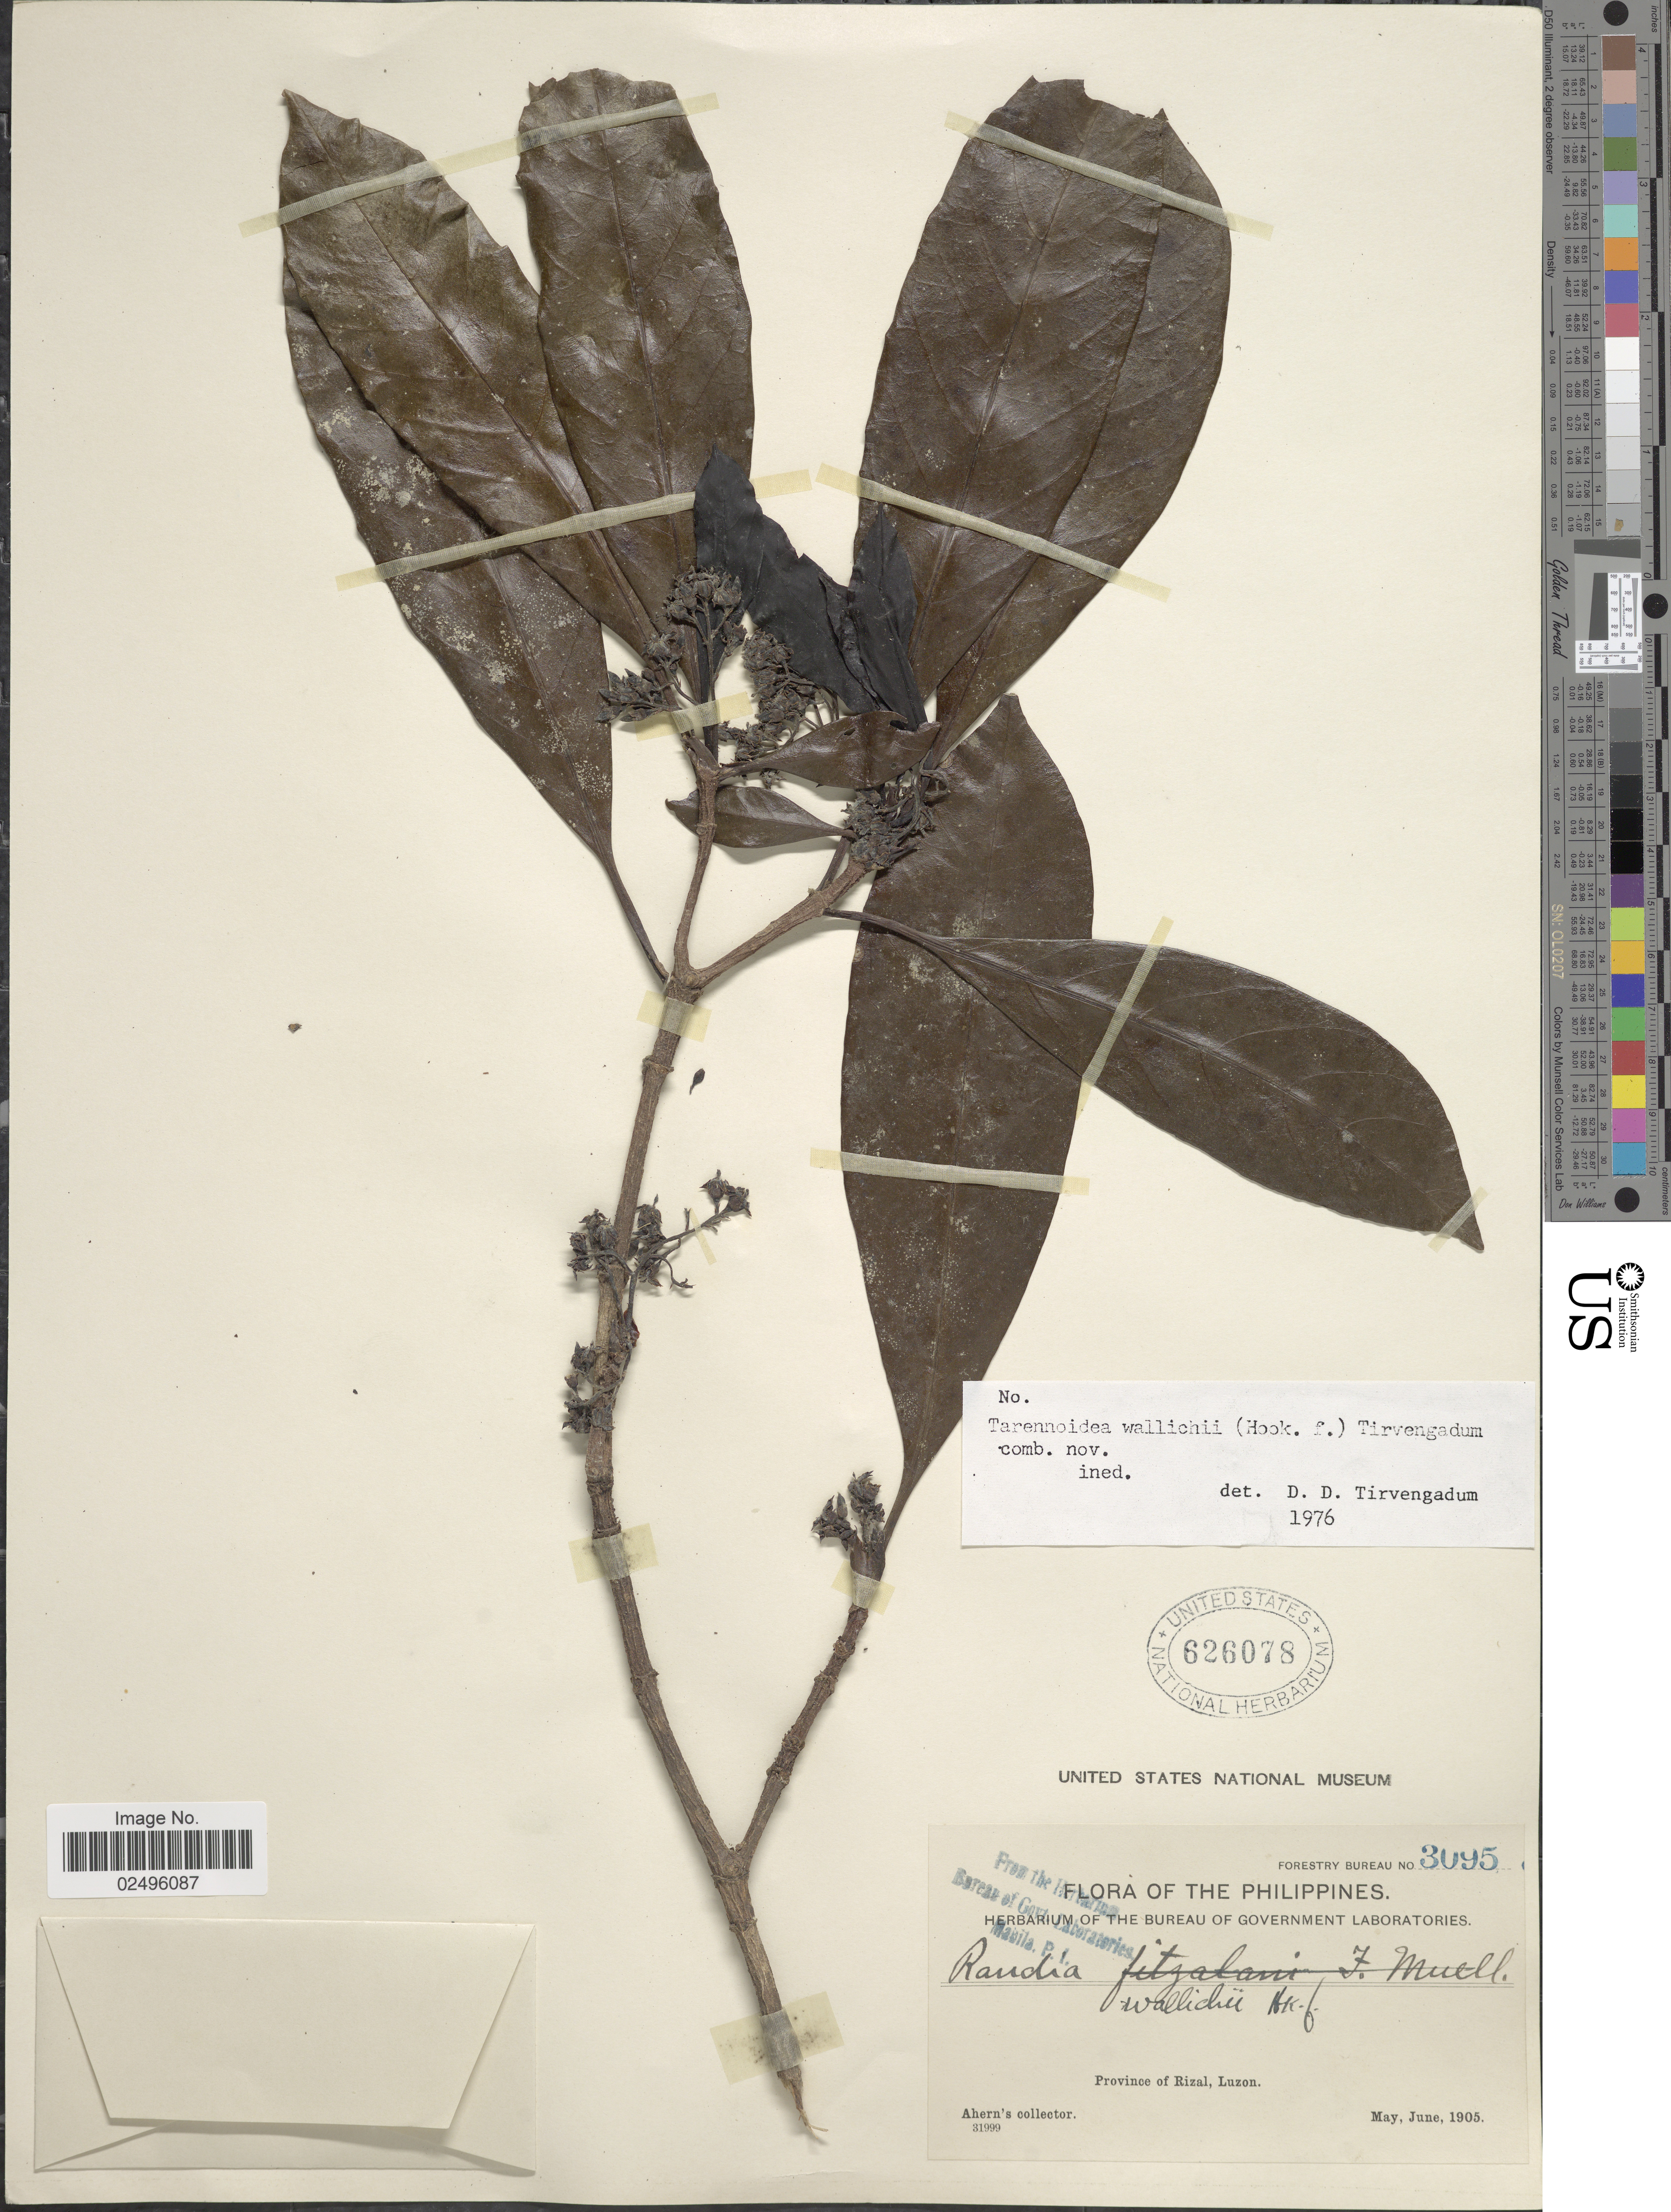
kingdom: Plantae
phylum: Tracheophyta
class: Magnoliopsida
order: Gentianales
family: Rubiaceae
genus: Tarennoidea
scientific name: Tarennoidea wallichii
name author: (Hook. f.) Tirveng. & Sastre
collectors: Ahern's collector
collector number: Forestry Bureau 3095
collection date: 1905-05/1905-06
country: Philippines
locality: Province of Rizal, Luzon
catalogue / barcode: US 626078